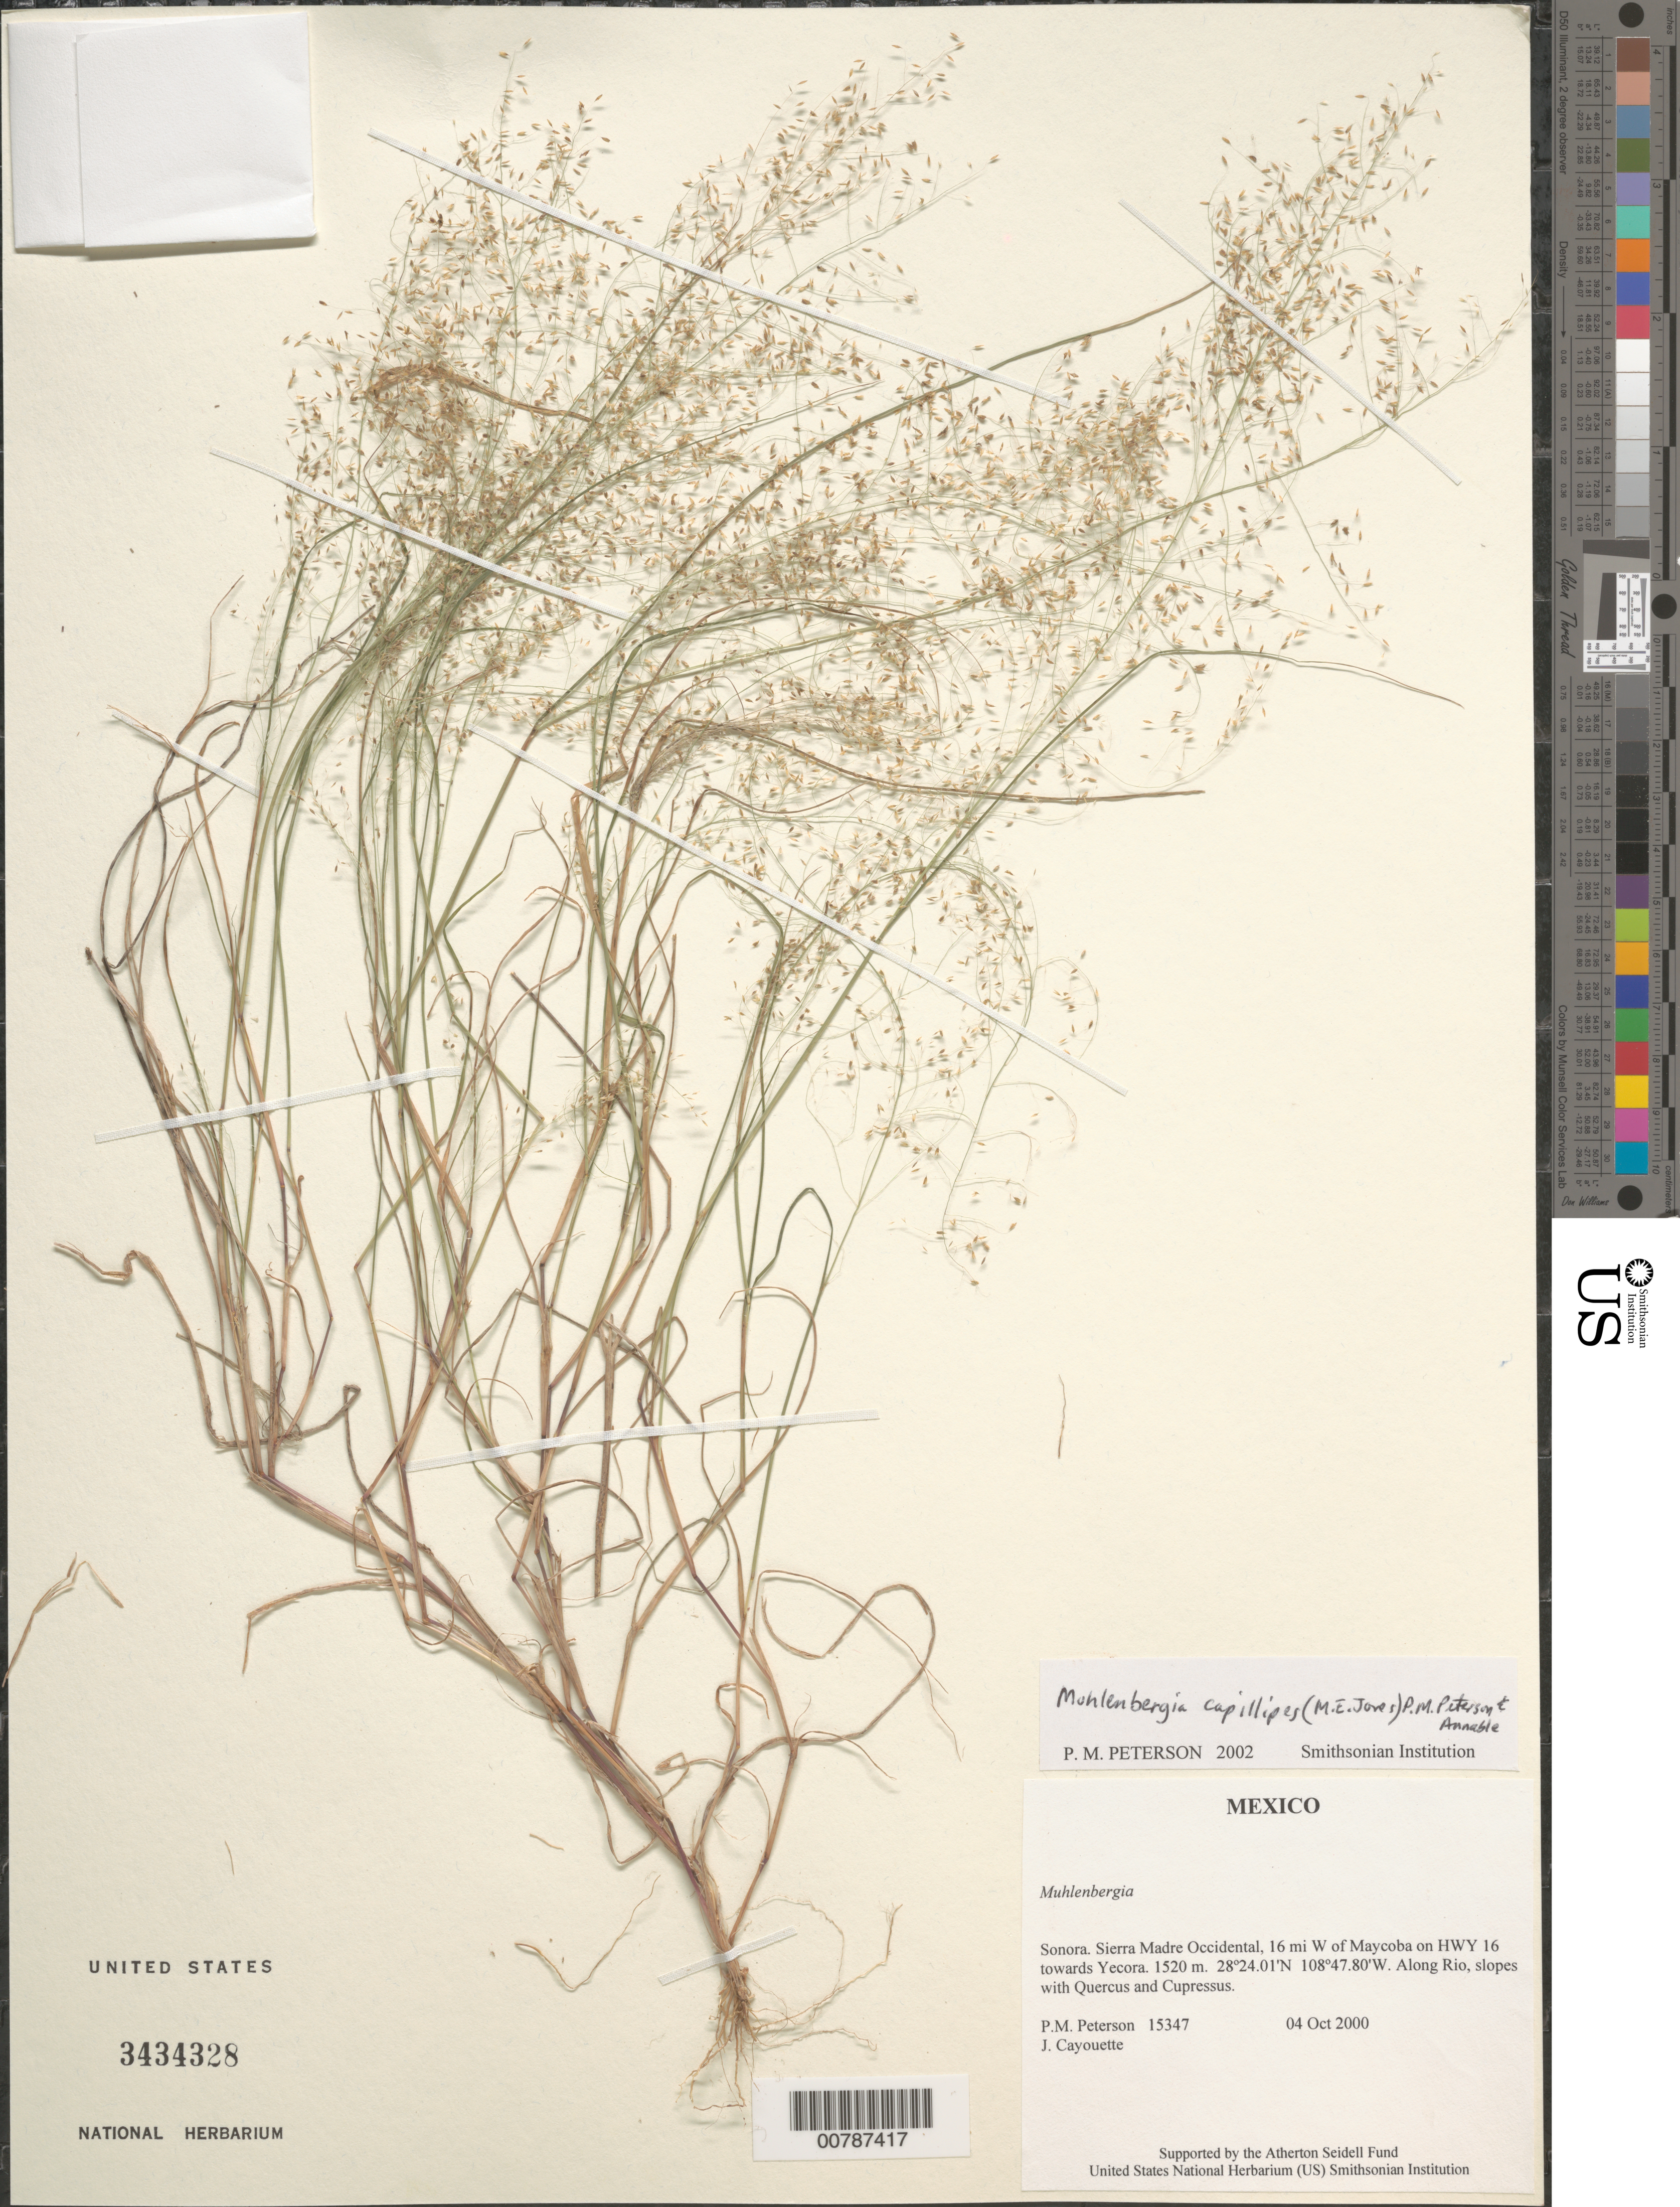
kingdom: Plantae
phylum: Tracheophyta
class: Liliopsida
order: Poales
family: Poaceae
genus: Muhlenbergia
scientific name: Muhlenbergia capillipes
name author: (M.E. Jones) P.M. Peterson & Annable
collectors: P. M. Peterson & J. Cayouette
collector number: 15347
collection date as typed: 04 Oct 2000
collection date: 2000-10-04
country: Mexico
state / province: Sonora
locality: Sierra Madre Occidental, 16 mi W of Maycoba on HWY 16 towards Yecora.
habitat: Along Rio, slopes with Quercus and Cupressus.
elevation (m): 1520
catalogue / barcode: US 3434328